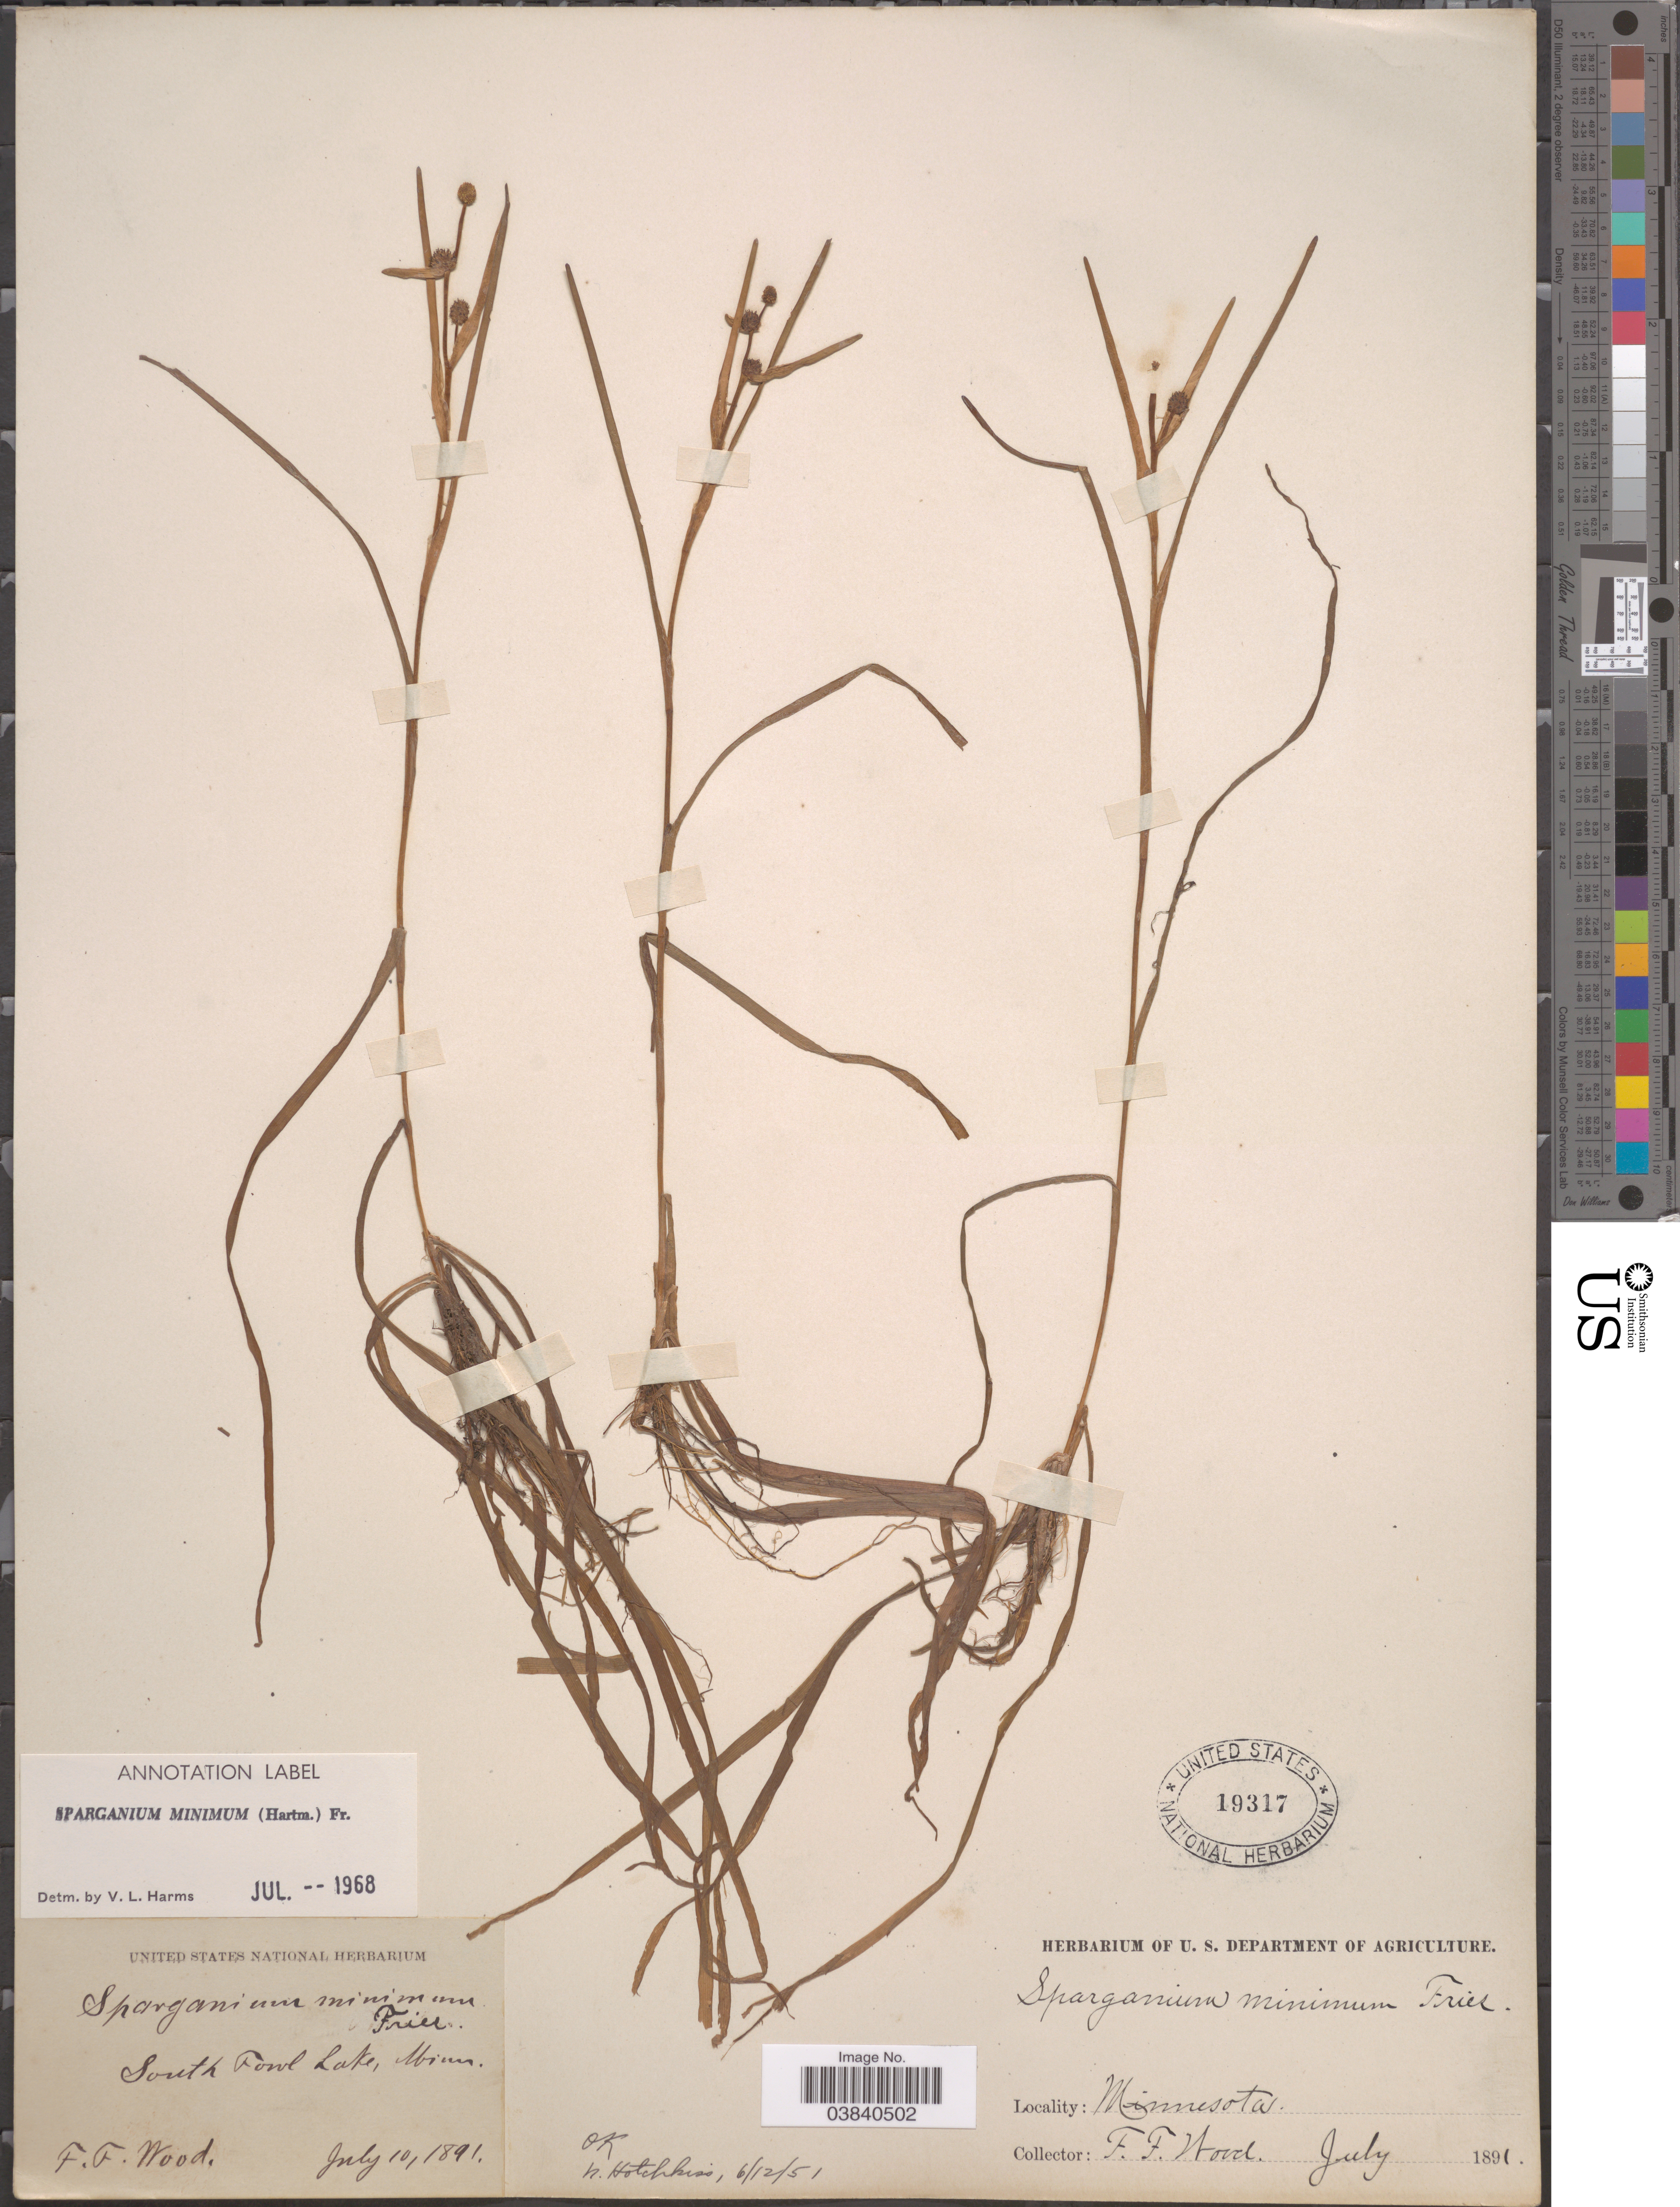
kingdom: Plantae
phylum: Tracheophyta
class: Liliopsida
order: Poales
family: Typhaceae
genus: Sparganium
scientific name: Sparganium minimum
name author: Wallr.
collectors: F. Wood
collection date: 1891-07-10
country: United States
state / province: Minnesota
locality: South Fowl Lake.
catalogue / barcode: US 19317